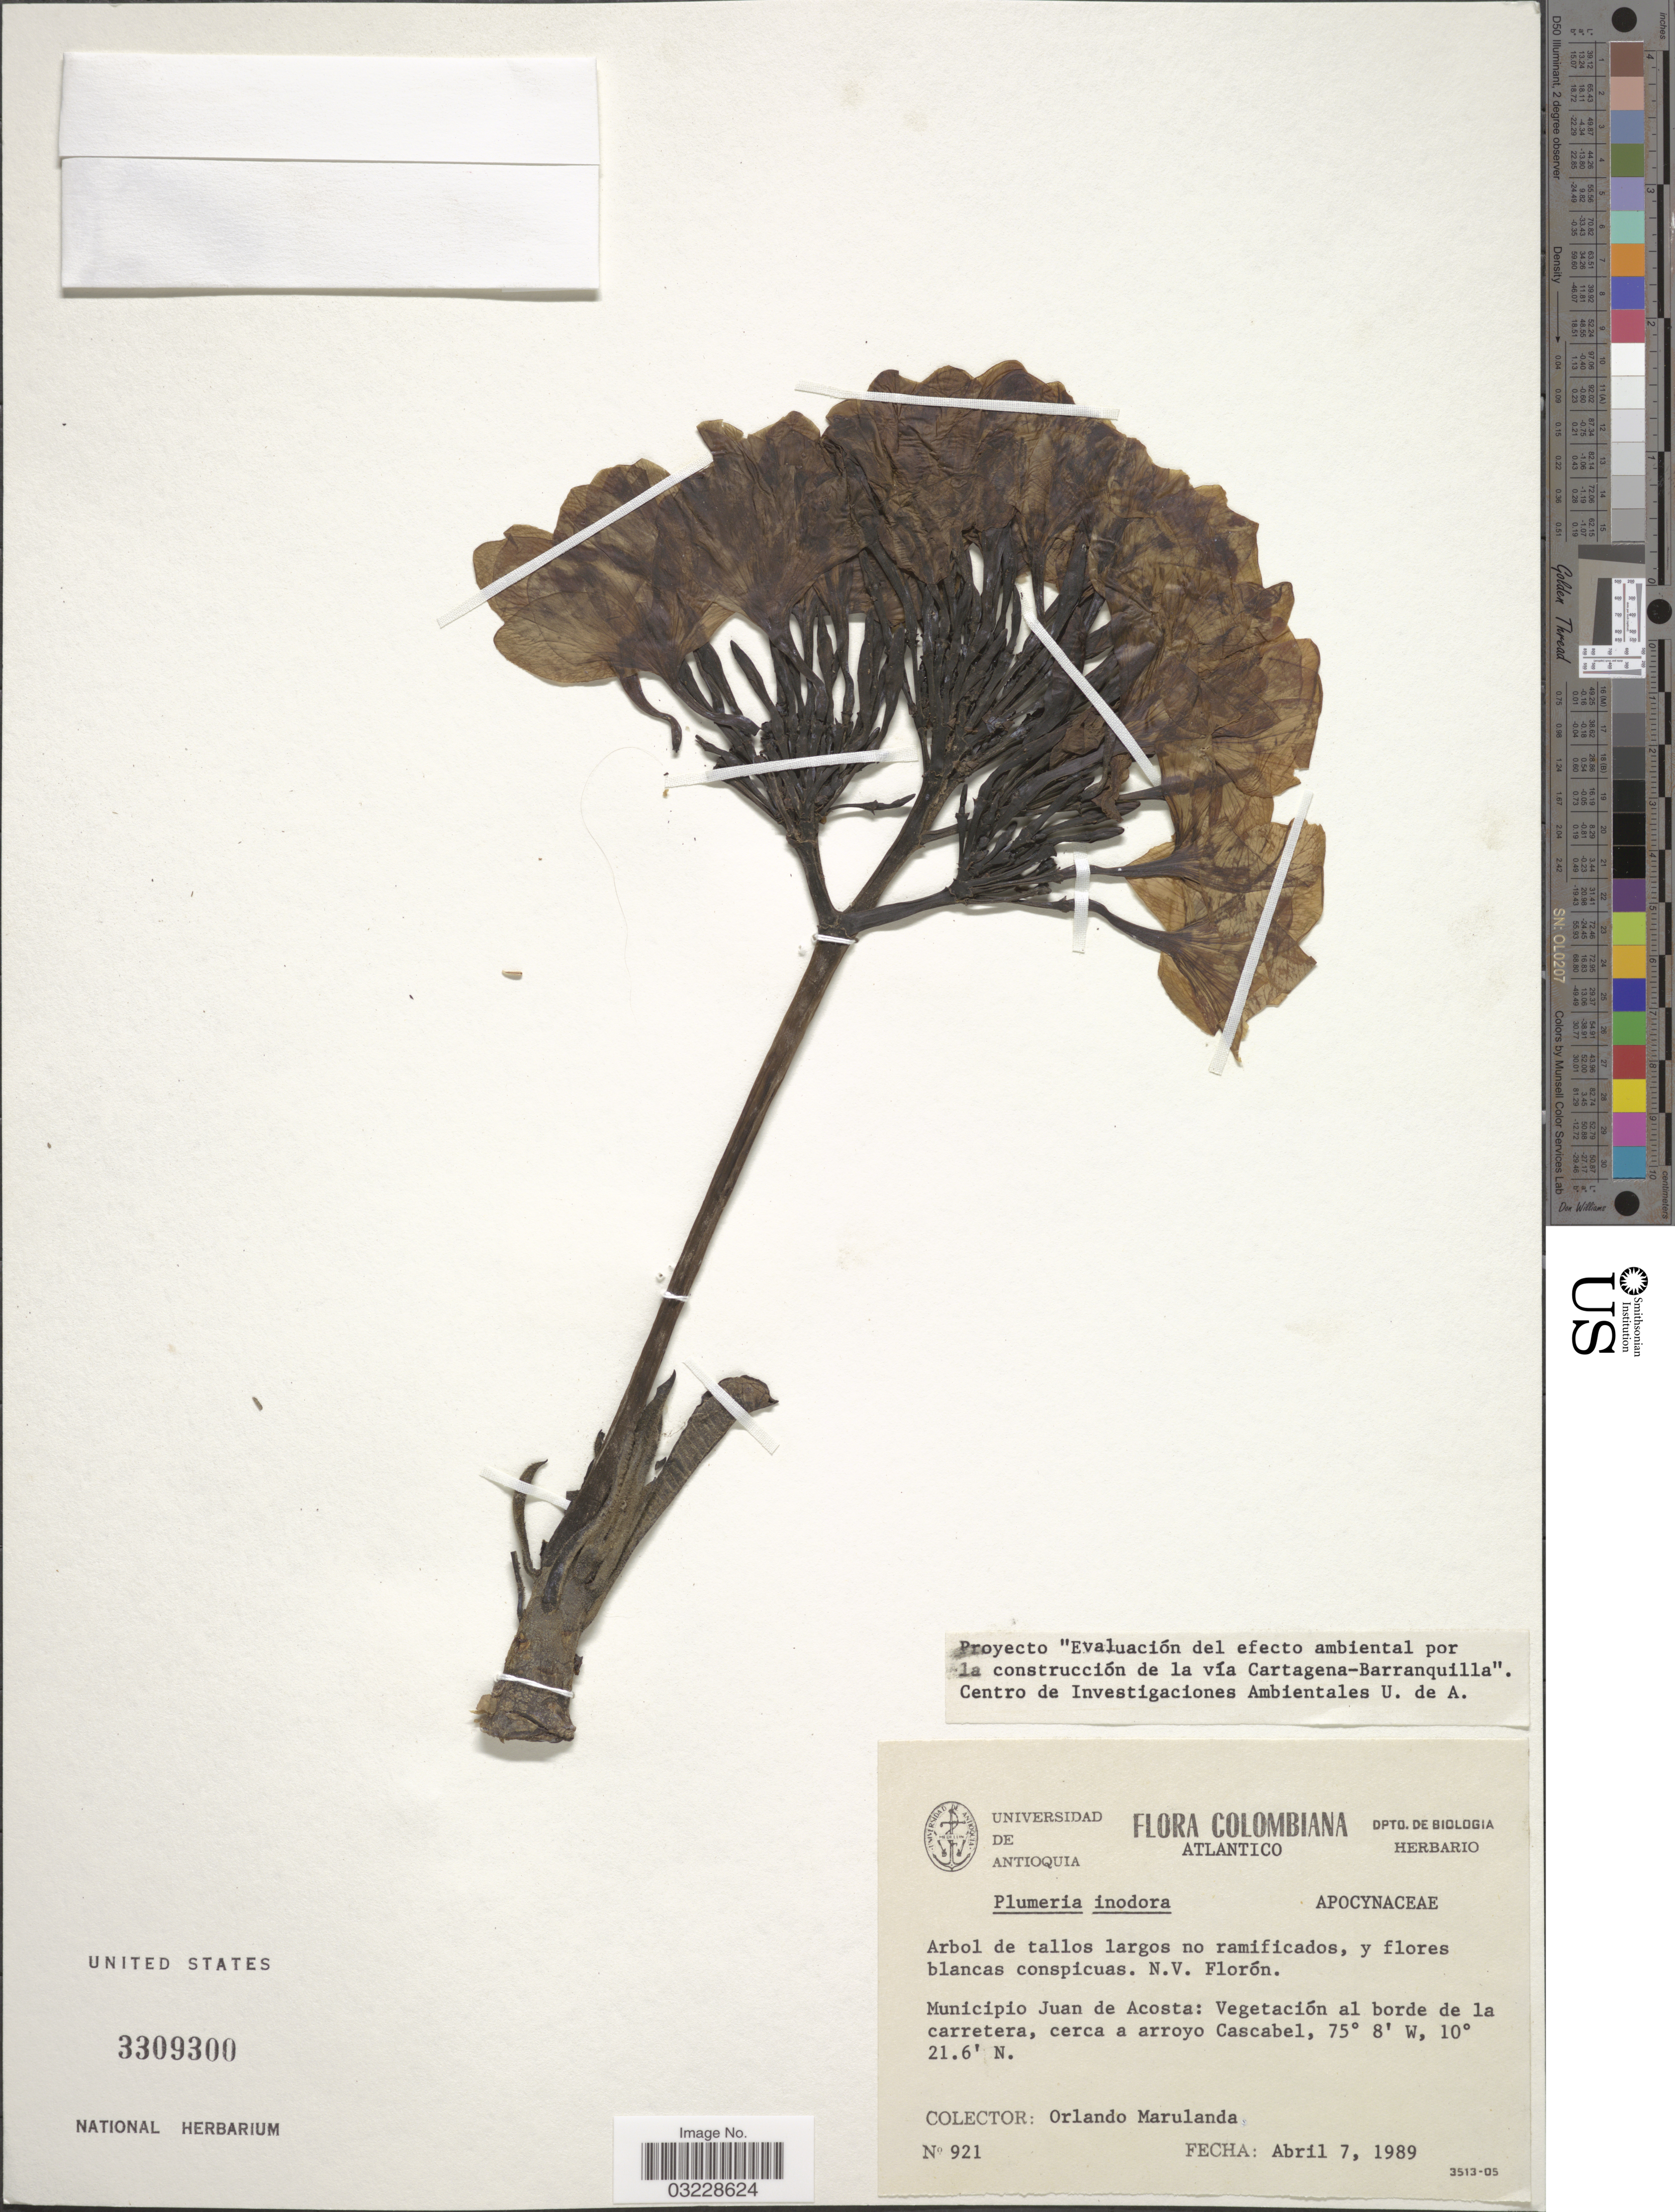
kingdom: Plantae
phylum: Tracheophyta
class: Magnoliopsida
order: Gentianales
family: Apocynaceae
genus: Plumeria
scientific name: Plumeria inodora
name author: Jacq.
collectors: O. Marulanda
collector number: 921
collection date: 1989-04-07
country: Colombia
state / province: Atlántico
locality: Municipio Juan de Acosta: Vegetación al borde de la carretera, cerca a arroyo Cascabel.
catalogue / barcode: US 3309300